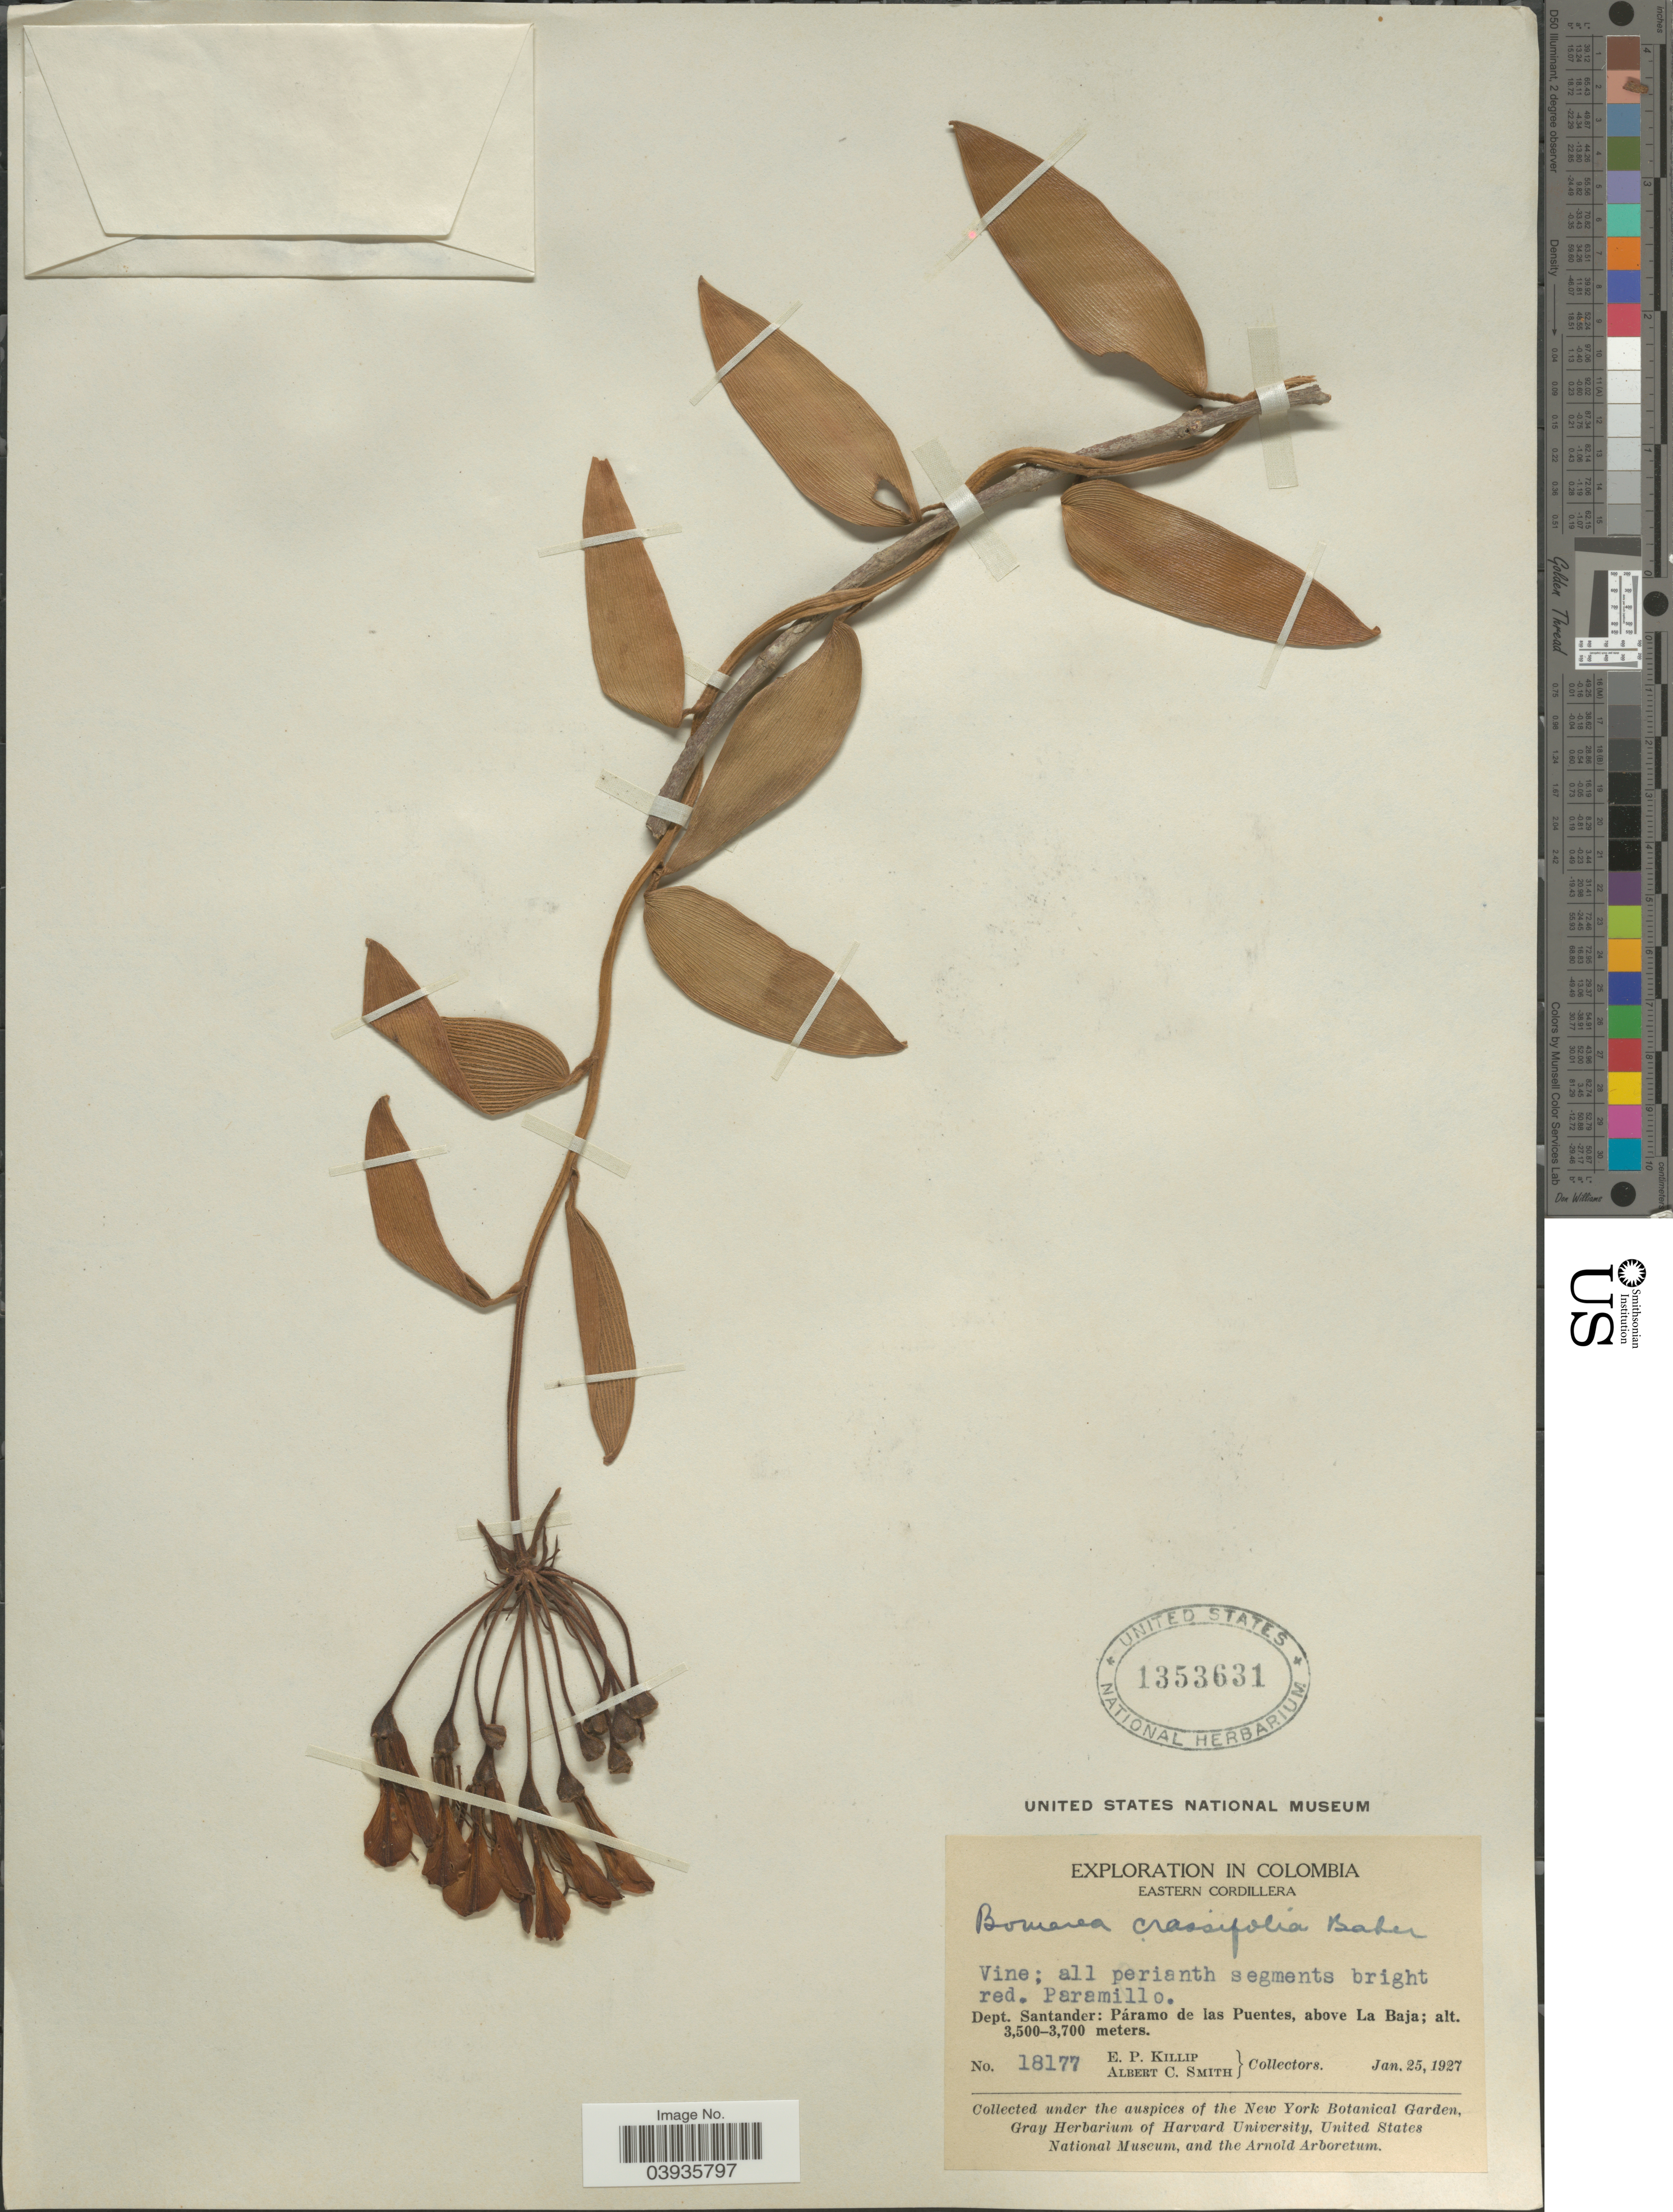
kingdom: Plantae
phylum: Tracheophyta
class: Liliopsida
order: Liliales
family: Alstroemeriaceae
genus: Bomarea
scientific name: Bomarea crassifolia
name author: Baker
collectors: E. P. Killip & A. C. Smith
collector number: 18177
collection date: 1927-01-25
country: Colombia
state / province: Santander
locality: Eastern Cordillera. Dept. Santander: Páramo de la Puentes, above La Baja.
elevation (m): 3500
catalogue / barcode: US 1353631